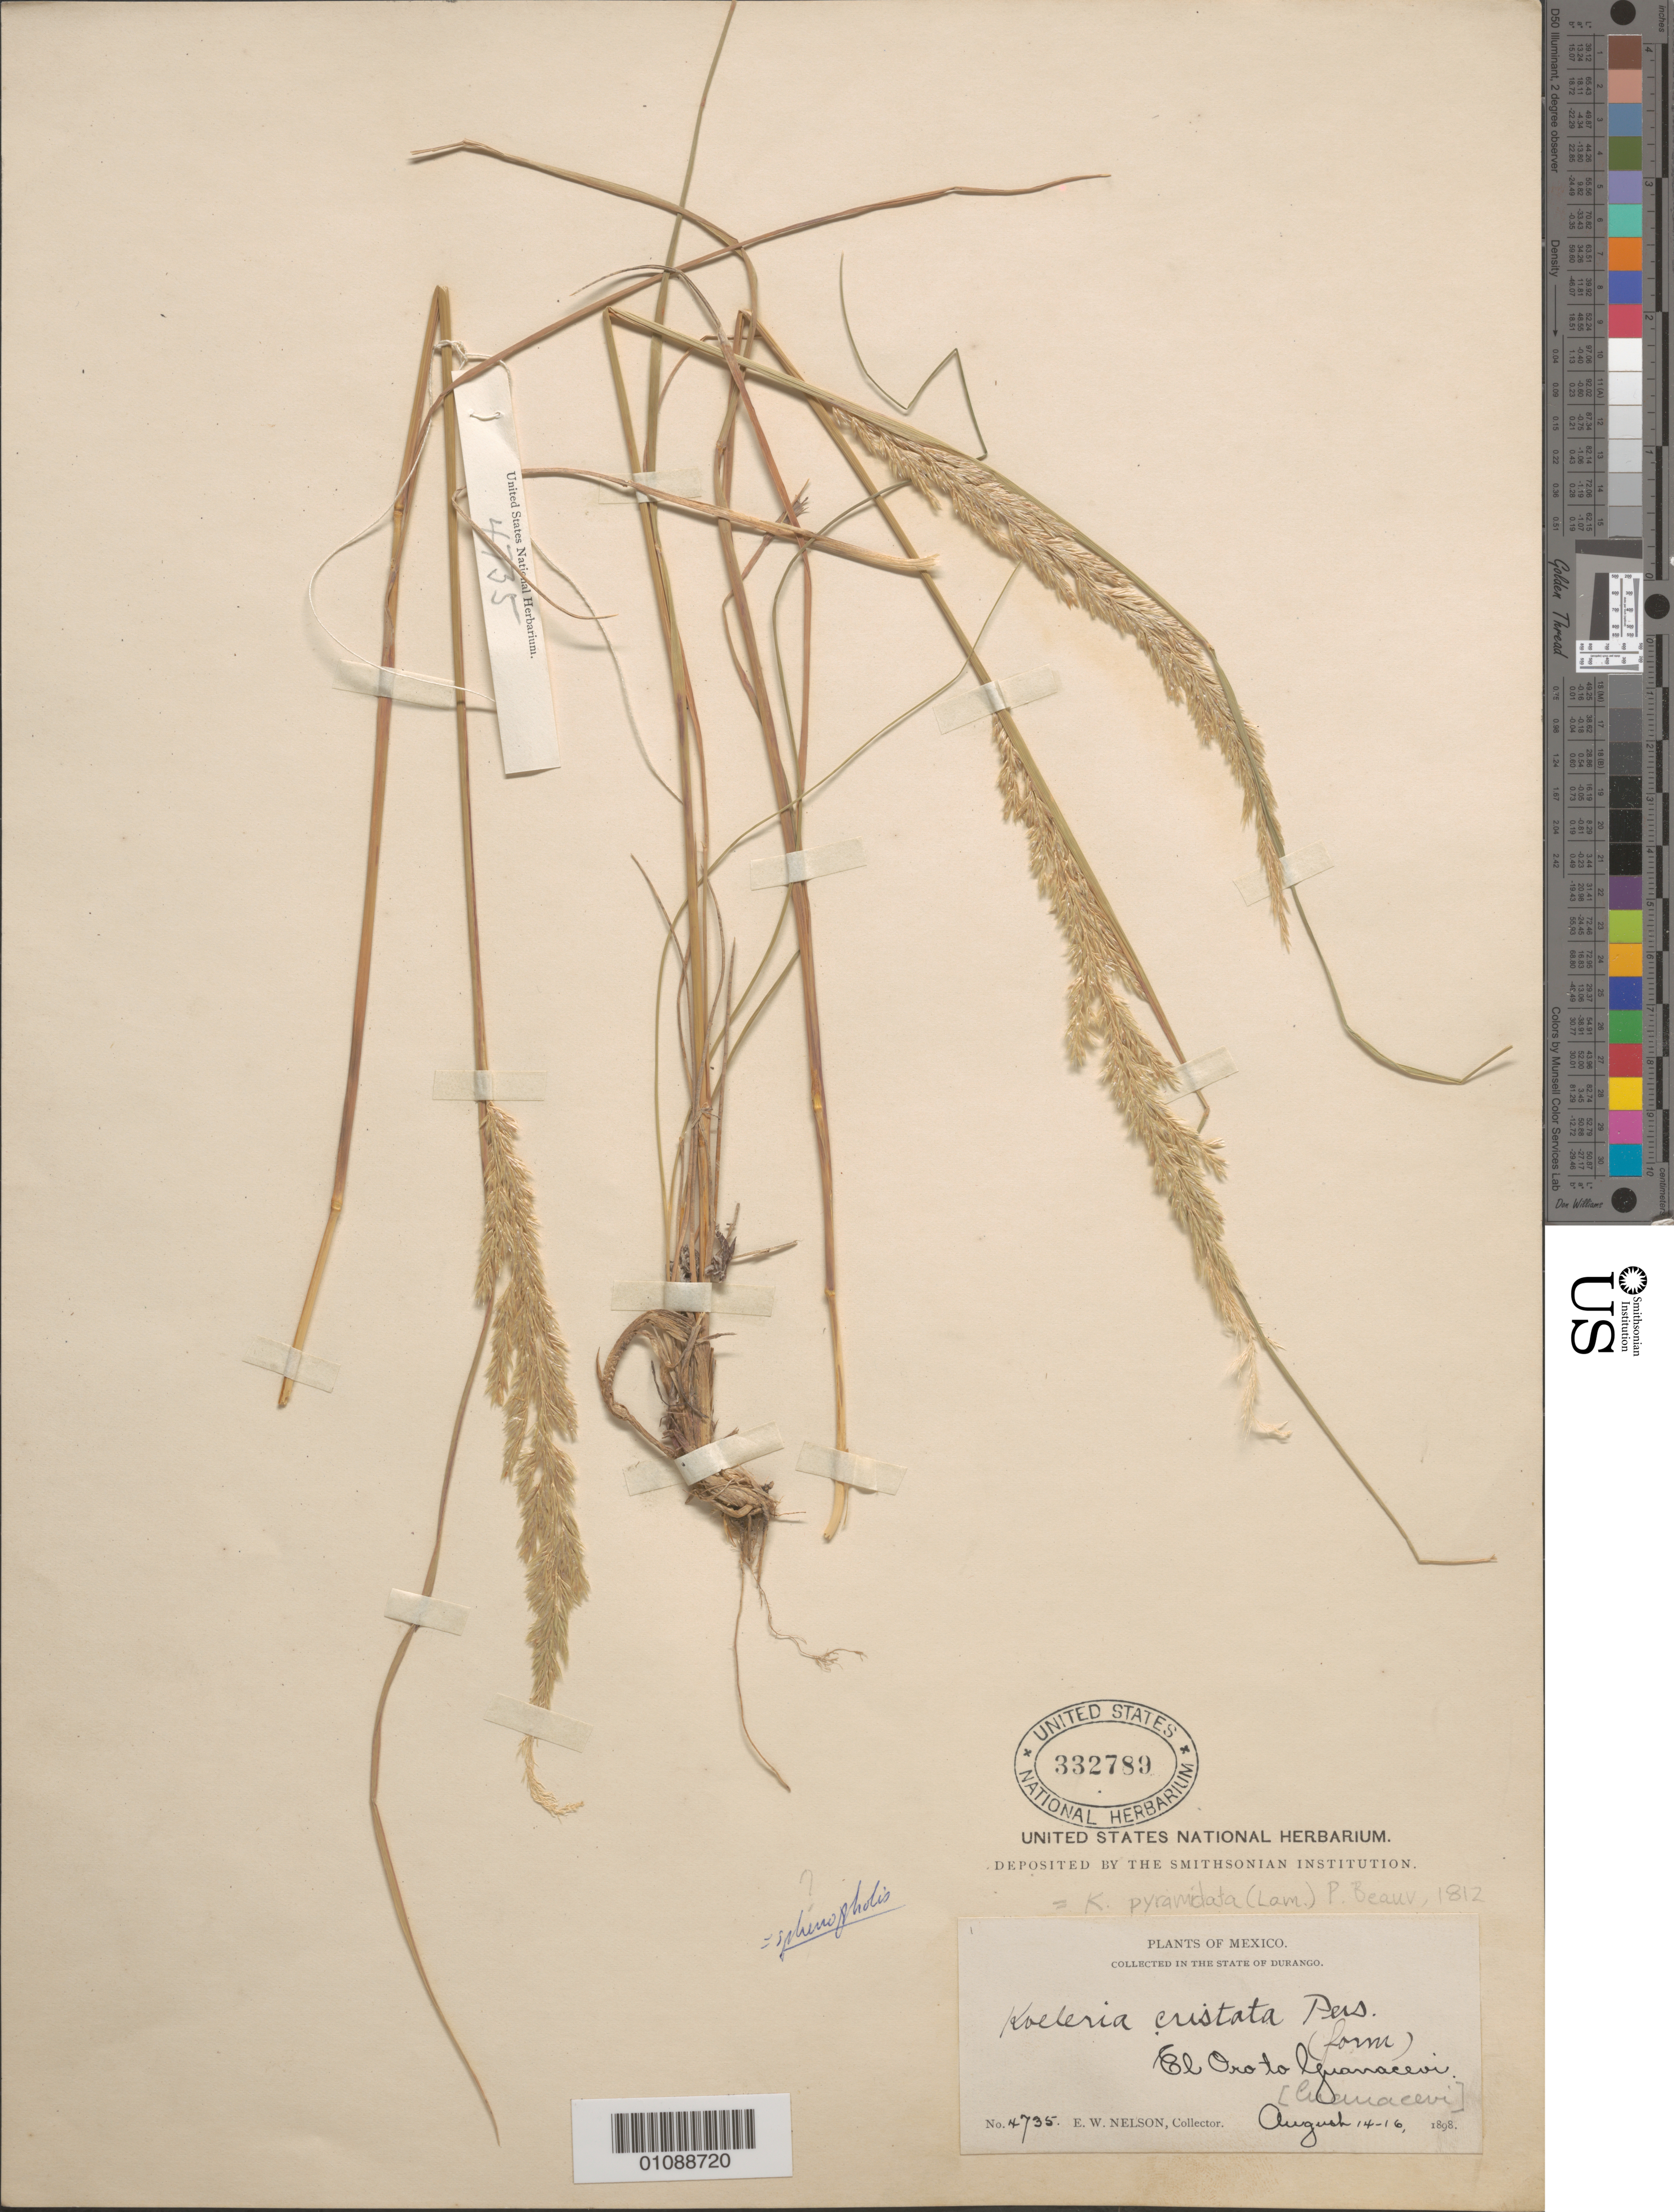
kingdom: Plantae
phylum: Tracheophyta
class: Liliopsida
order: Poales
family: Poaceae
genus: Koeleria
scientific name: Koeleria pyramidata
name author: (Lam.) P. Beauv.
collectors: E. W. Nelson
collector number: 4735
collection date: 1898-08-14/1898-08-16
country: Mexico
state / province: Durango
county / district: Guanacevi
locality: El Oro to Guanacevi (Cuanacevi).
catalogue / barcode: US 332789